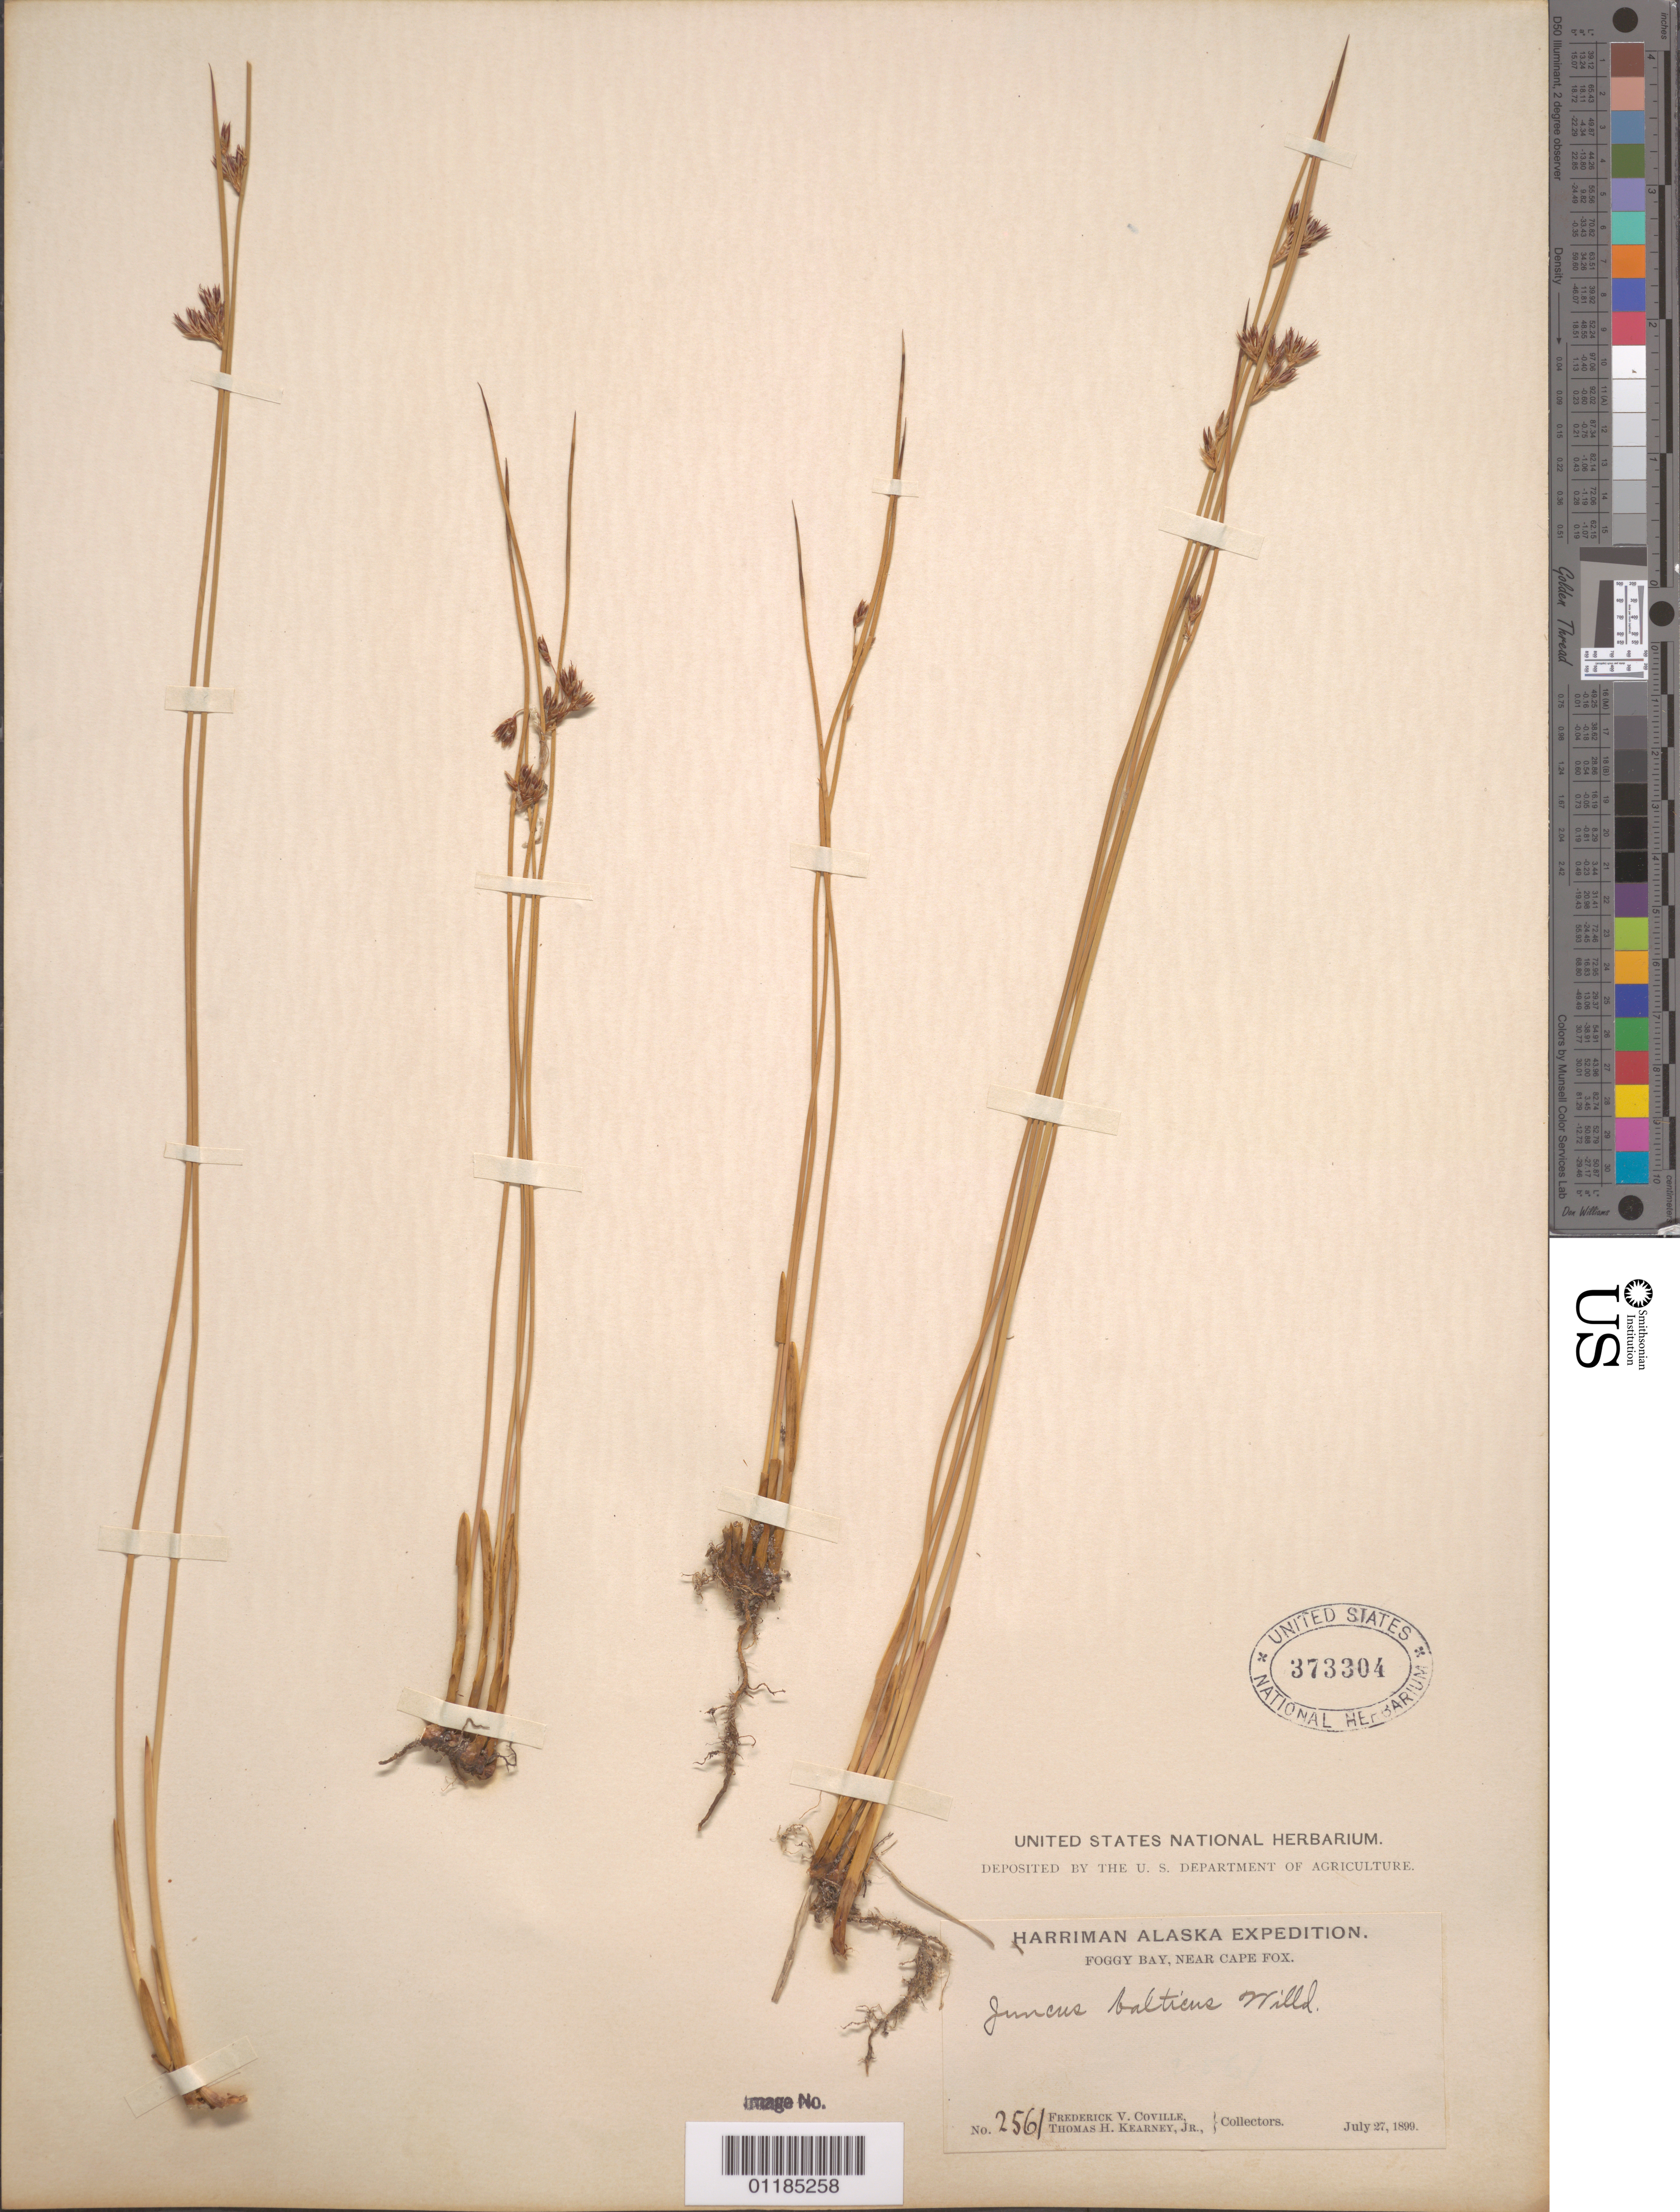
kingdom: Plantae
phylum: Tracheophyta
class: Liliopsida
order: Poales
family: Juncaceae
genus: Juncus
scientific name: Juncus balticus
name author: Willd.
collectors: F. V. Coville & T. H. Kearney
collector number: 2561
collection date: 1899-07-27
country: United States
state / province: Alaska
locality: Foggy Bay, near Cape Fox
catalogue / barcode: US 373304